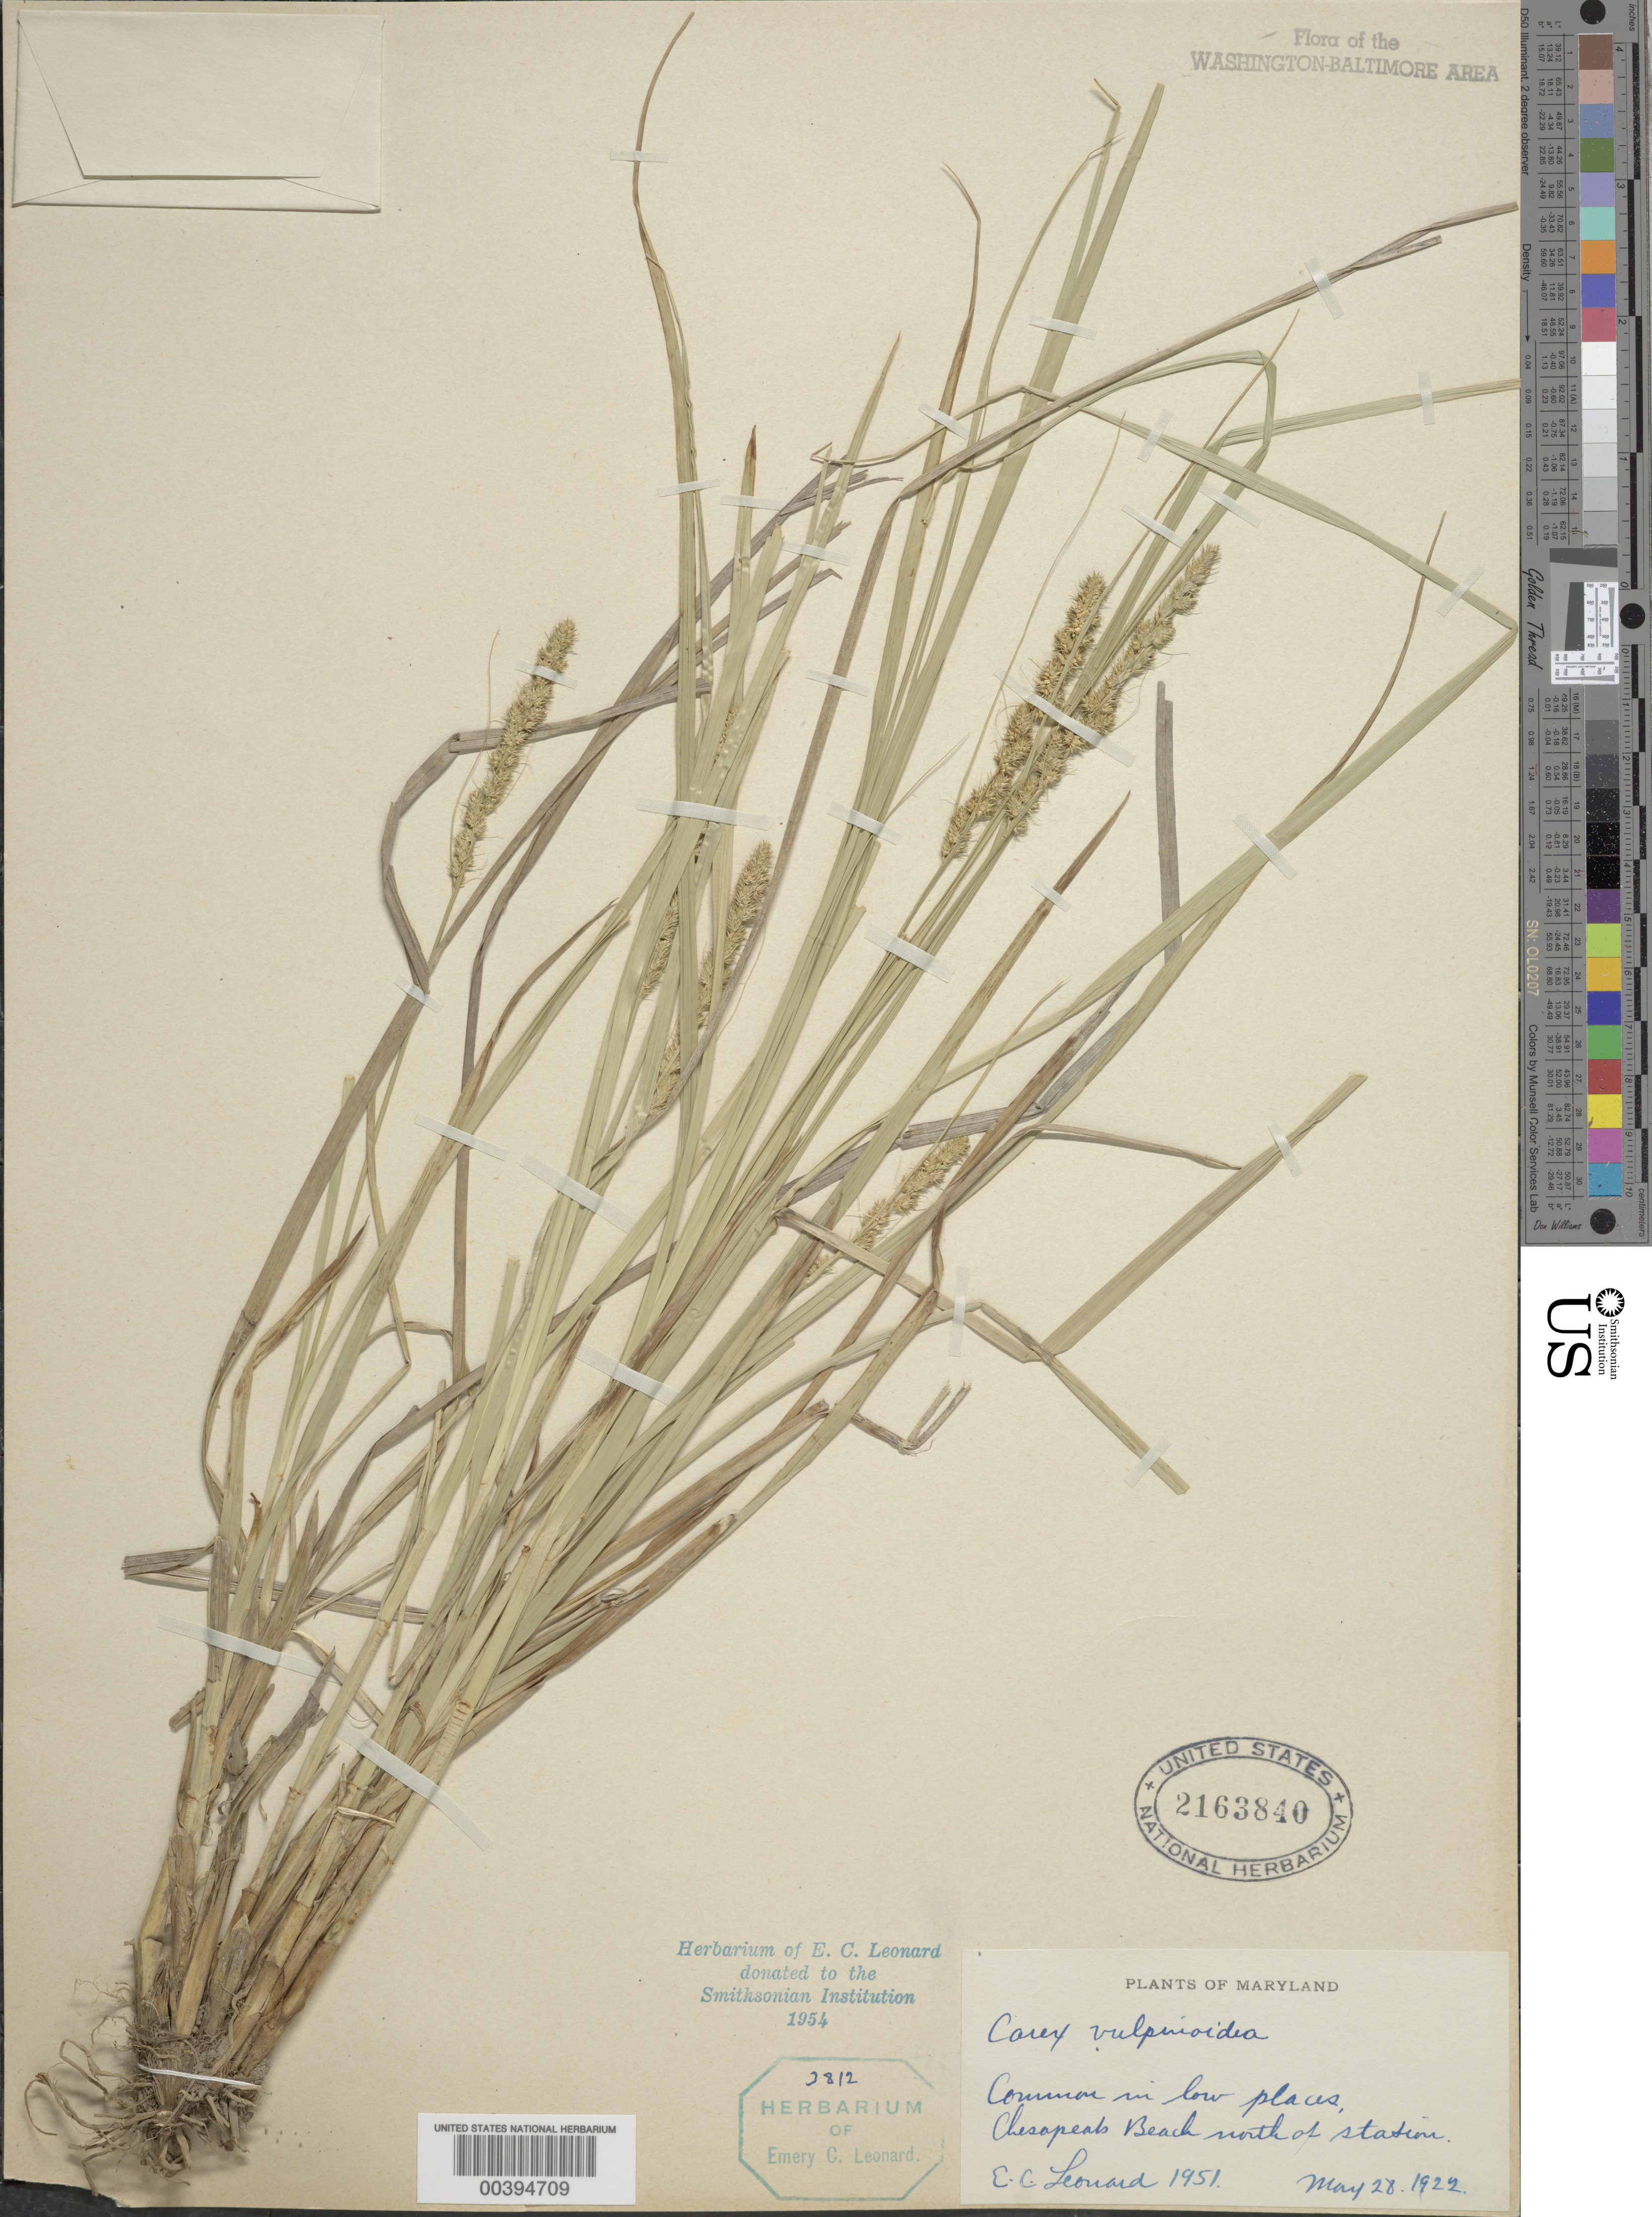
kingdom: Plantae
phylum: Tracheophyta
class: Liliopsida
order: Poales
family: Cyperaceae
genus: Carex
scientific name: Carex vulpinoidea Michx.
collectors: E. C. Leonard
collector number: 1951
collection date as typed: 28 May 1922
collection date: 1922-05-28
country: United States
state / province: Maryland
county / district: Calvert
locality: Chesapeake Beach, north of Station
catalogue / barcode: US 2163840